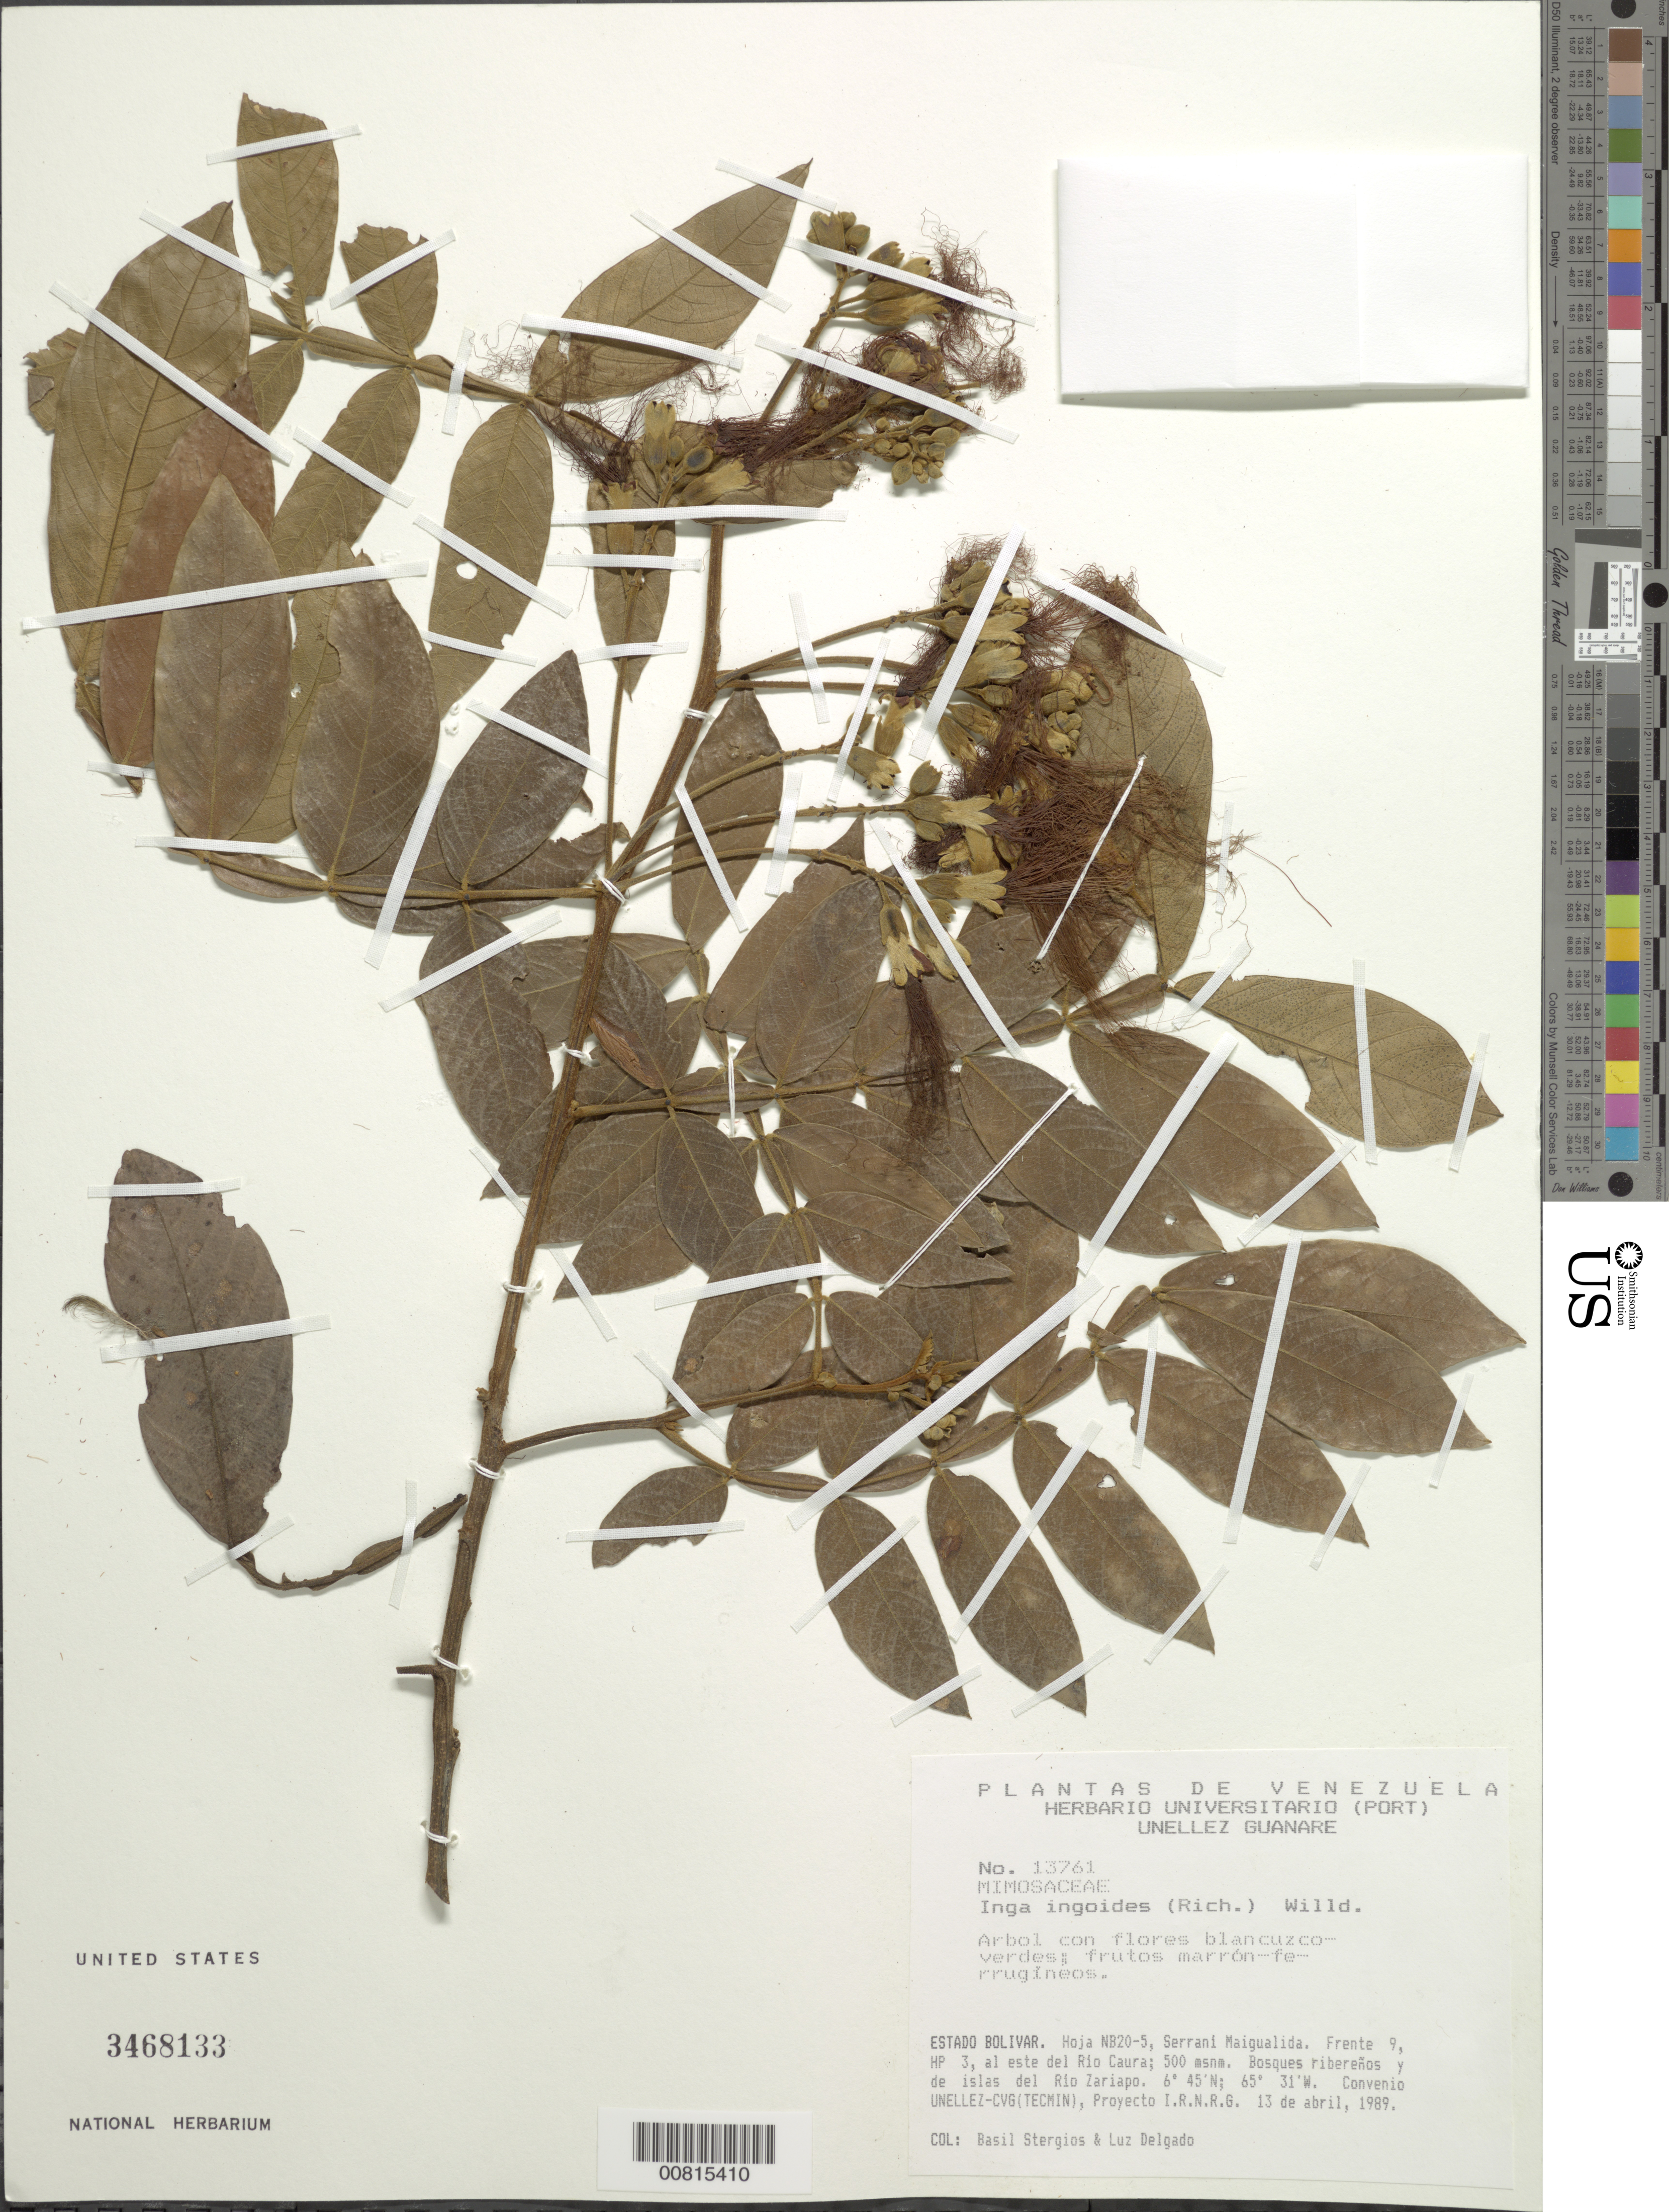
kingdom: Plantae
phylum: Tracheophyta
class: Magnoliopsida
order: Fabales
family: Fabaceae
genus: Inga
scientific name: Inga ingoides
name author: (Rich.) Willd.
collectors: B. G. Stergios & L. Delgado V.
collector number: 13761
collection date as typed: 13-Apr-89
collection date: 1989-04-13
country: Venezuela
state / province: Bolívar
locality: Serrania Maigualida, E del río Caura, cerca de las riberas del río Zariapo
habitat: Bosques ribereños y de islas del río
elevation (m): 500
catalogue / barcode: US 3468133